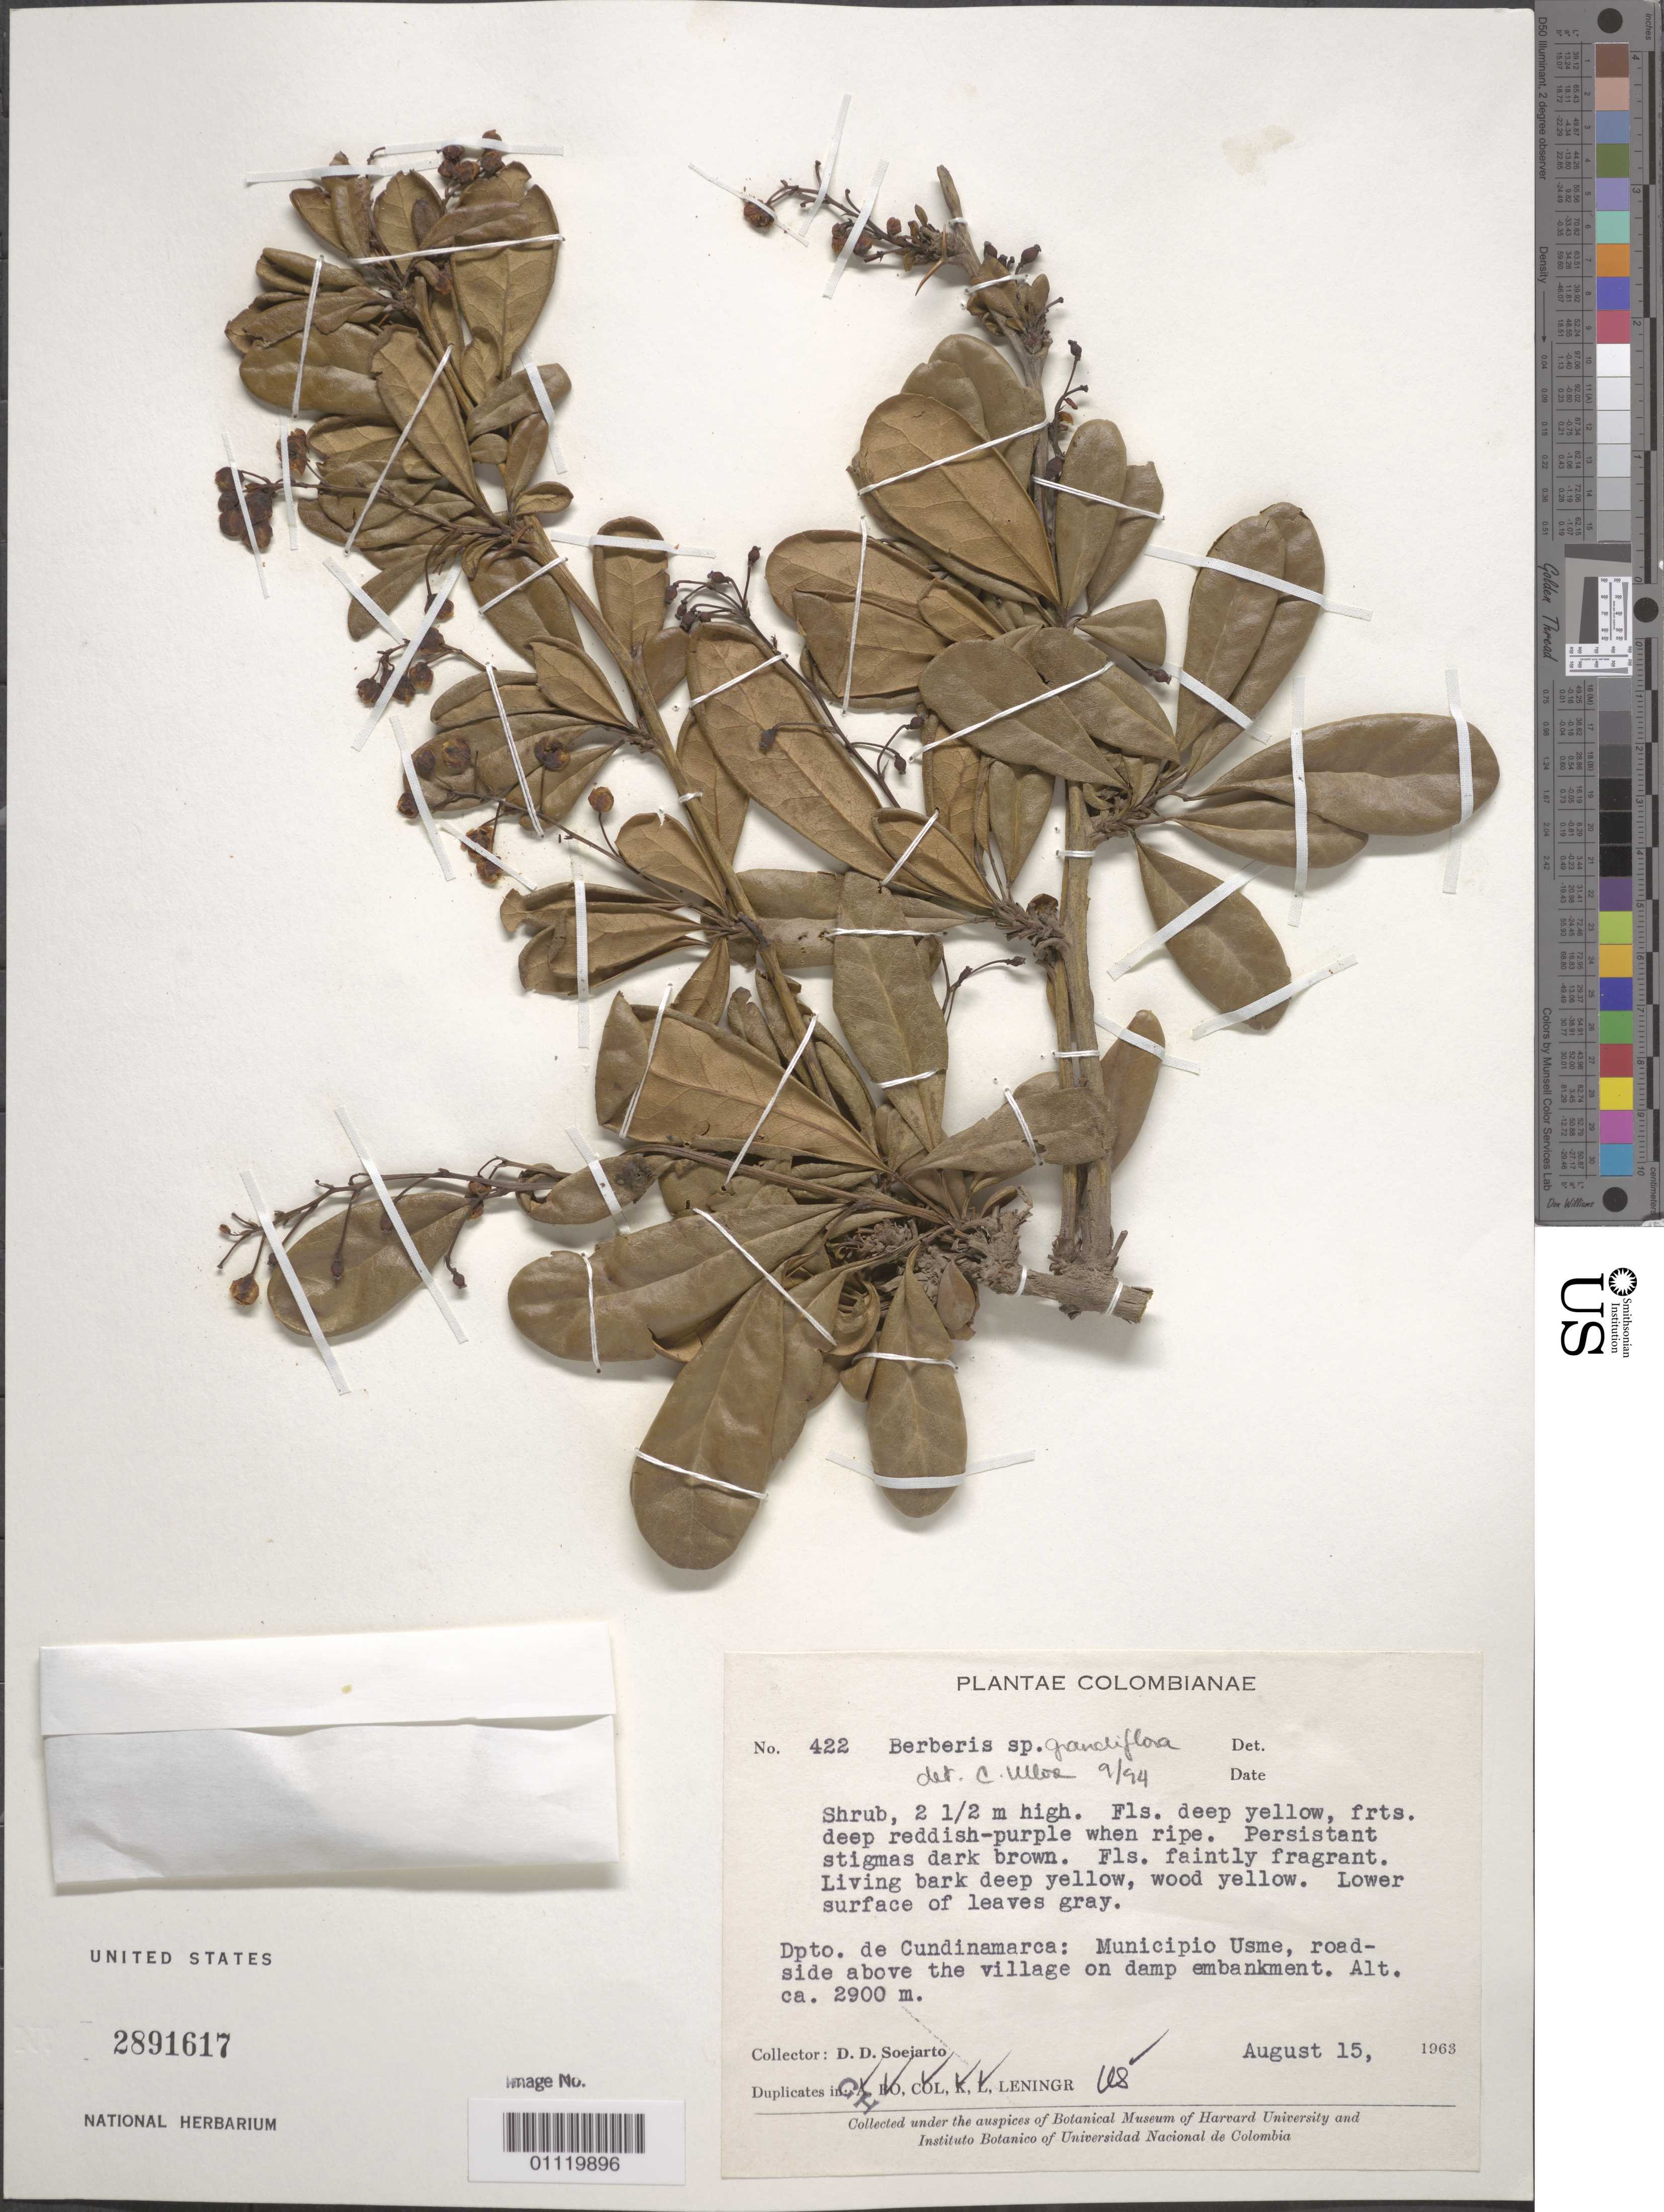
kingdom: Plantae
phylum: Tracheophyta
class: Magnoliopsida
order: Ranunculales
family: Berberidaceae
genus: Berberis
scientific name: Berberis grandiflora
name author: Turcz.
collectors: D. D. Soejarto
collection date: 1963-08-15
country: Colombia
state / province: Cundinamarca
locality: Municipio Usme, roadside above the village on damp embankment.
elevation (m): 2900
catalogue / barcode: US 2891617